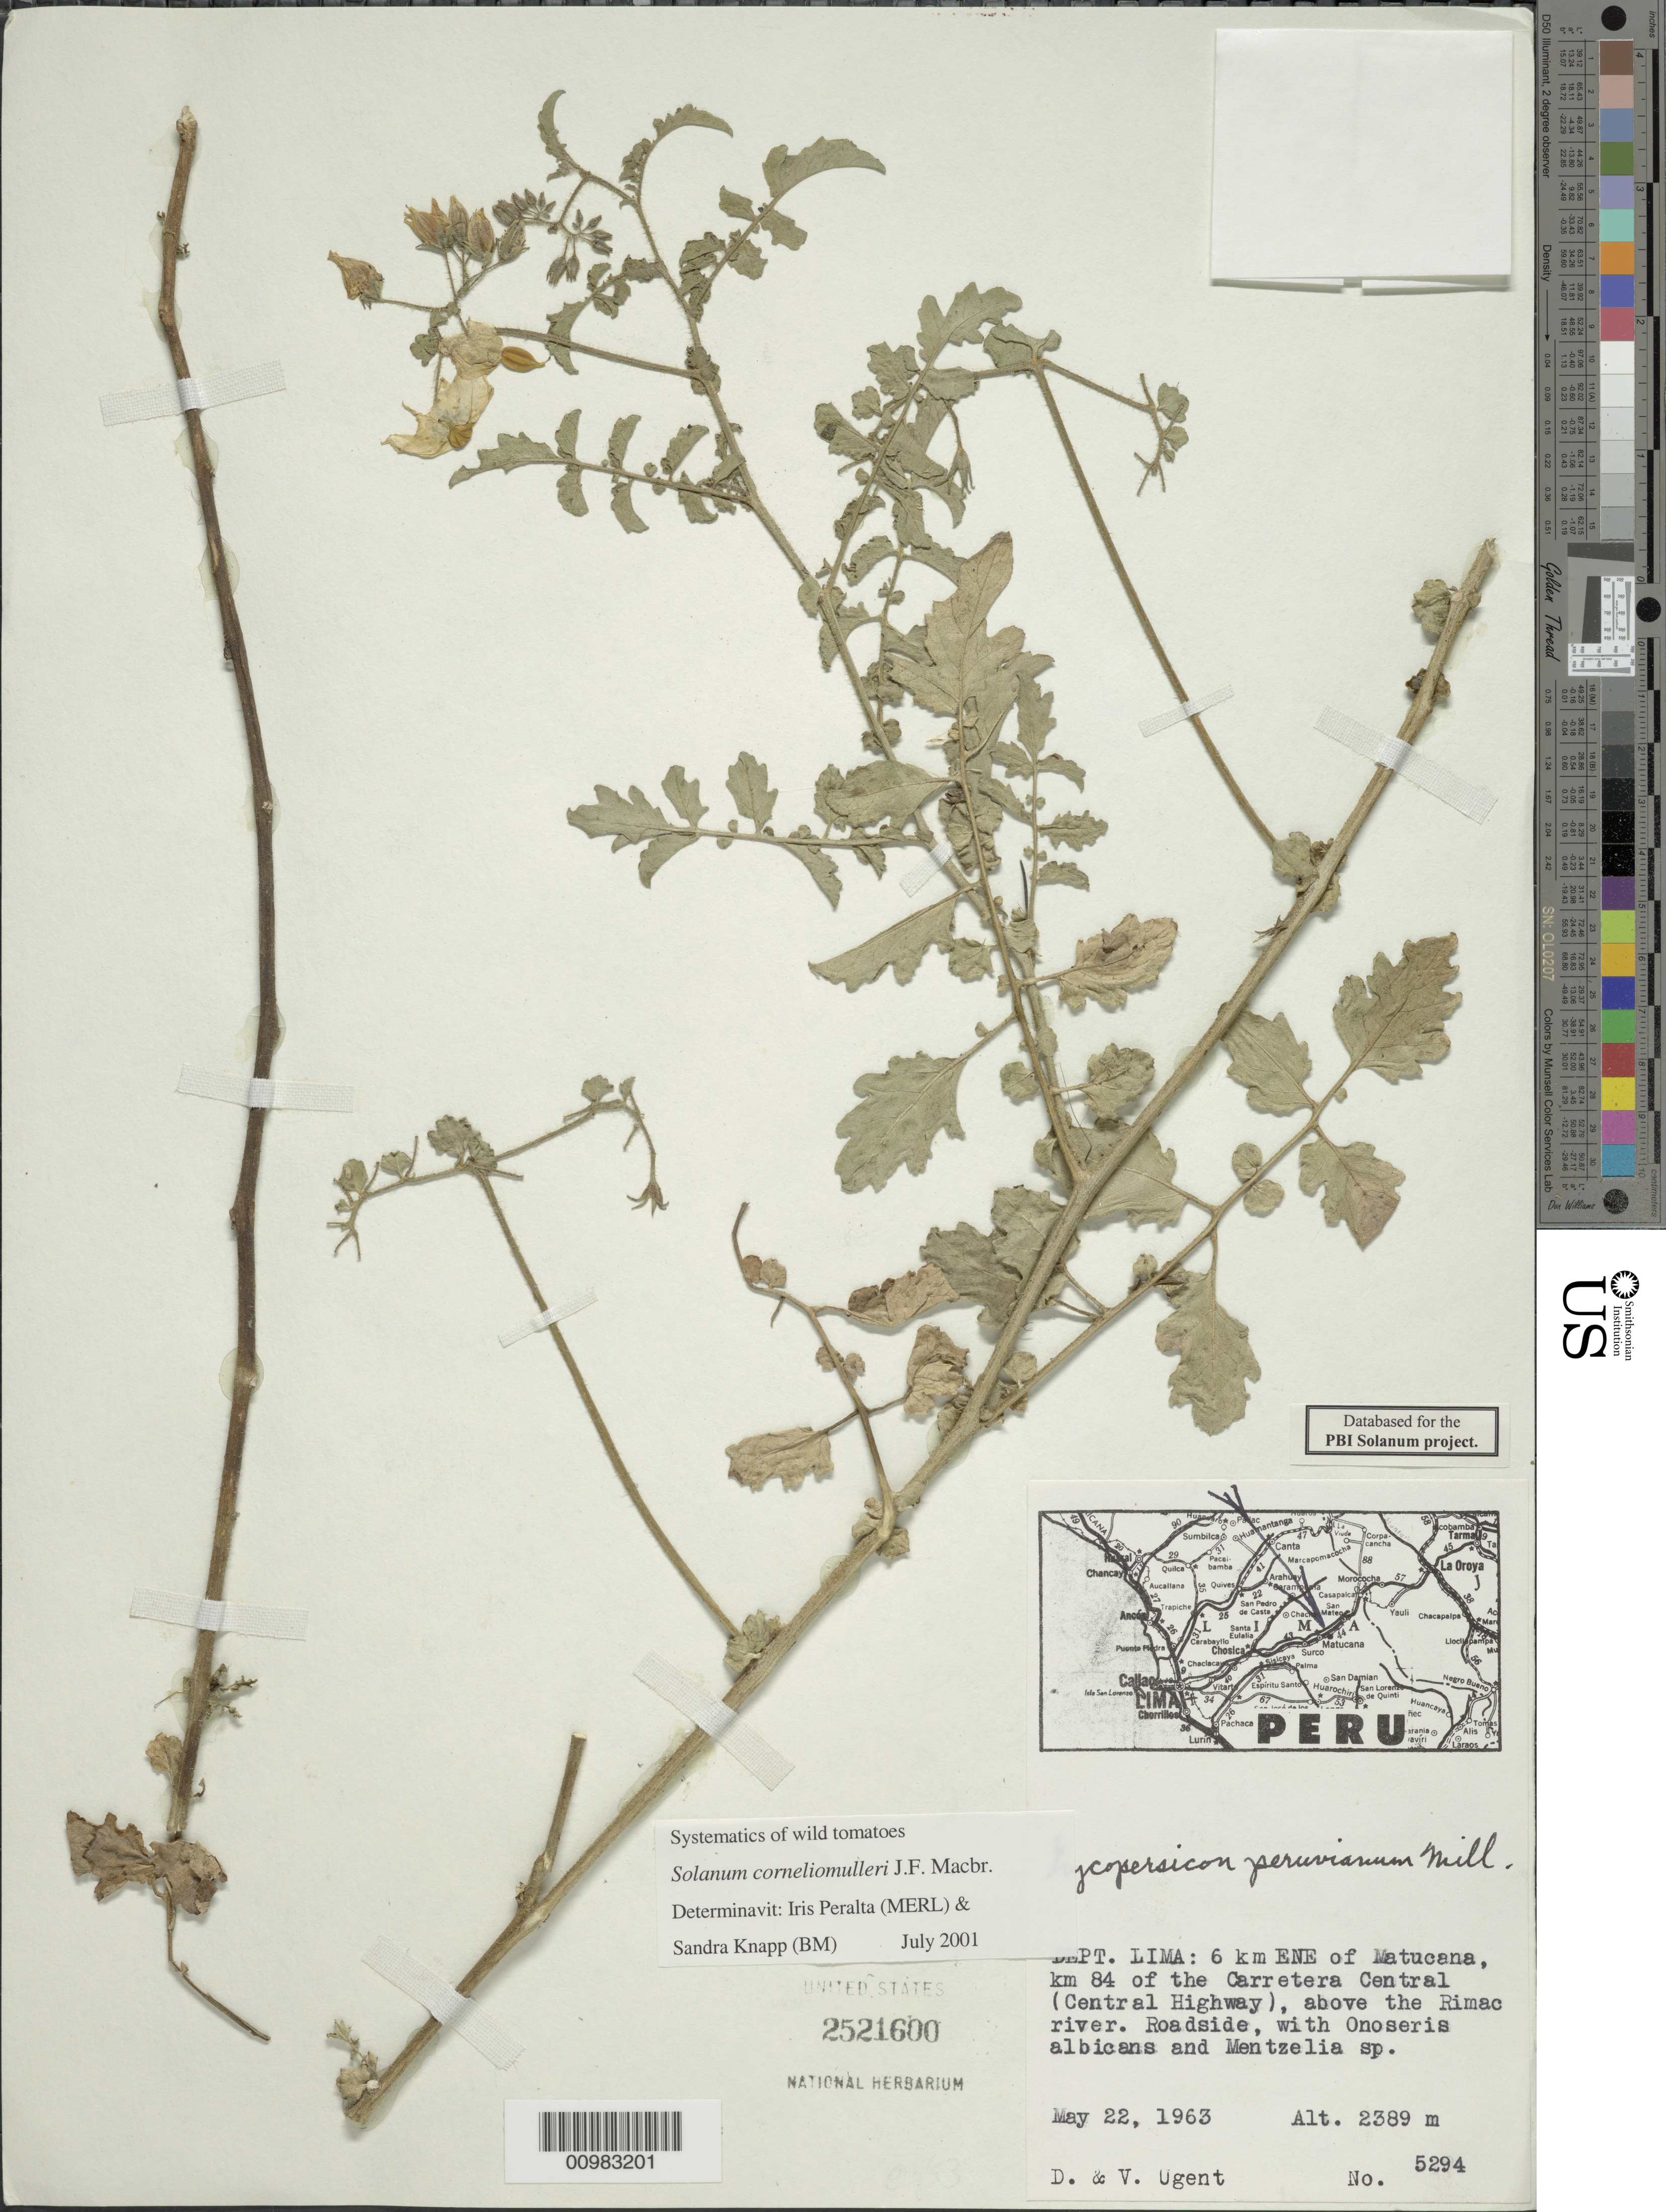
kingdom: Plantae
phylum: Tracheophyta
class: Magnoliopsida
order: Solanales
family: Solanaceae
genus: Solanum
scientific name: Solanum corneliomulleri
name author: J.F. Macbr.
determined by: Peralta, Iris E.; Knapp, S. D.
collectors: D. Ugent & V. Ugent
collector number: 5294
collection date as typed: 22 May 1963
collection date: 1963-05-22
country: Peru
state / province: Lima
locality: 6 km ENE of Matucana, km 84 of Cerretera Central (Cenral Highway), above the Rimac river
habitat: roadside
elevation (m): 2389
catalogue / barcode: US 2521600